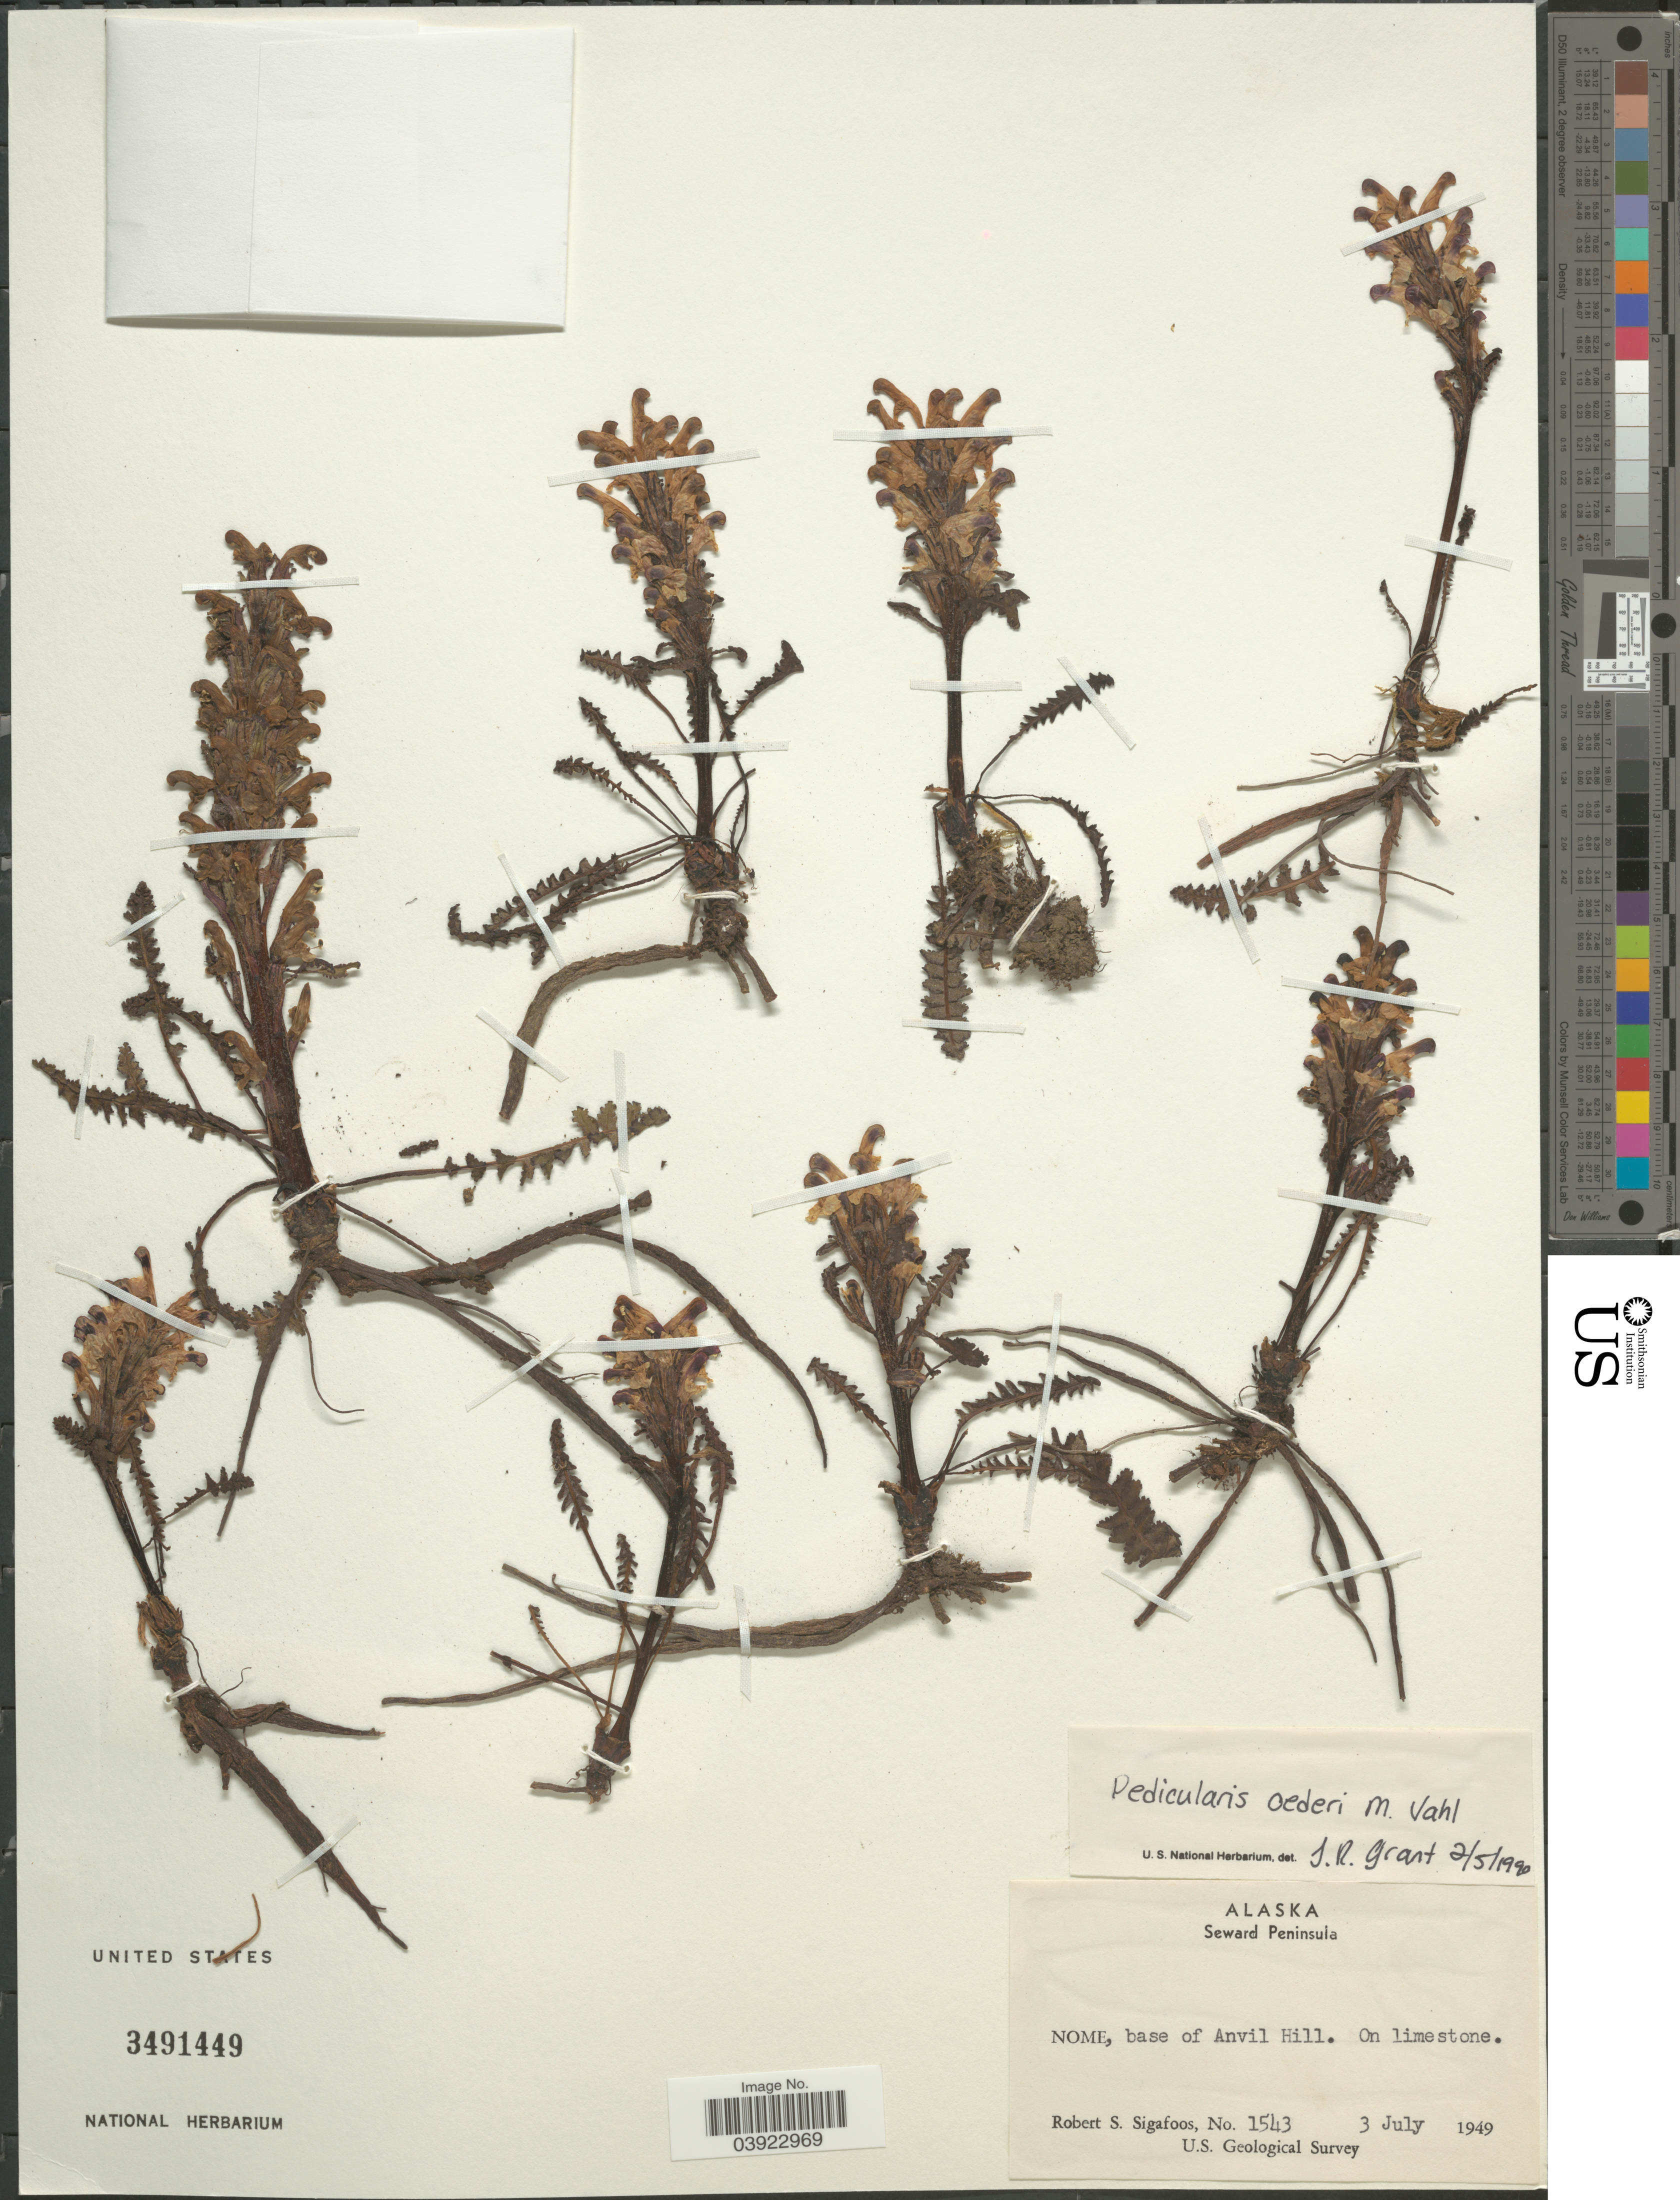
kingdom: Plantae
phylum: Tracheophyta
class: Magnoliopsida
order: Lamiales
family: Orobanchaceae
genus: Pedicularis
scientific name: Pedicularis oederi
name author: Vahl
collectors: R. Sigafoos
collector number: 1543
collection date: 1949-07-03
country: United States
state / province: Alaska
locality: Seward Peninsula. Nome, base of Anvil Hill.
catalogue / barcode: US 3491449